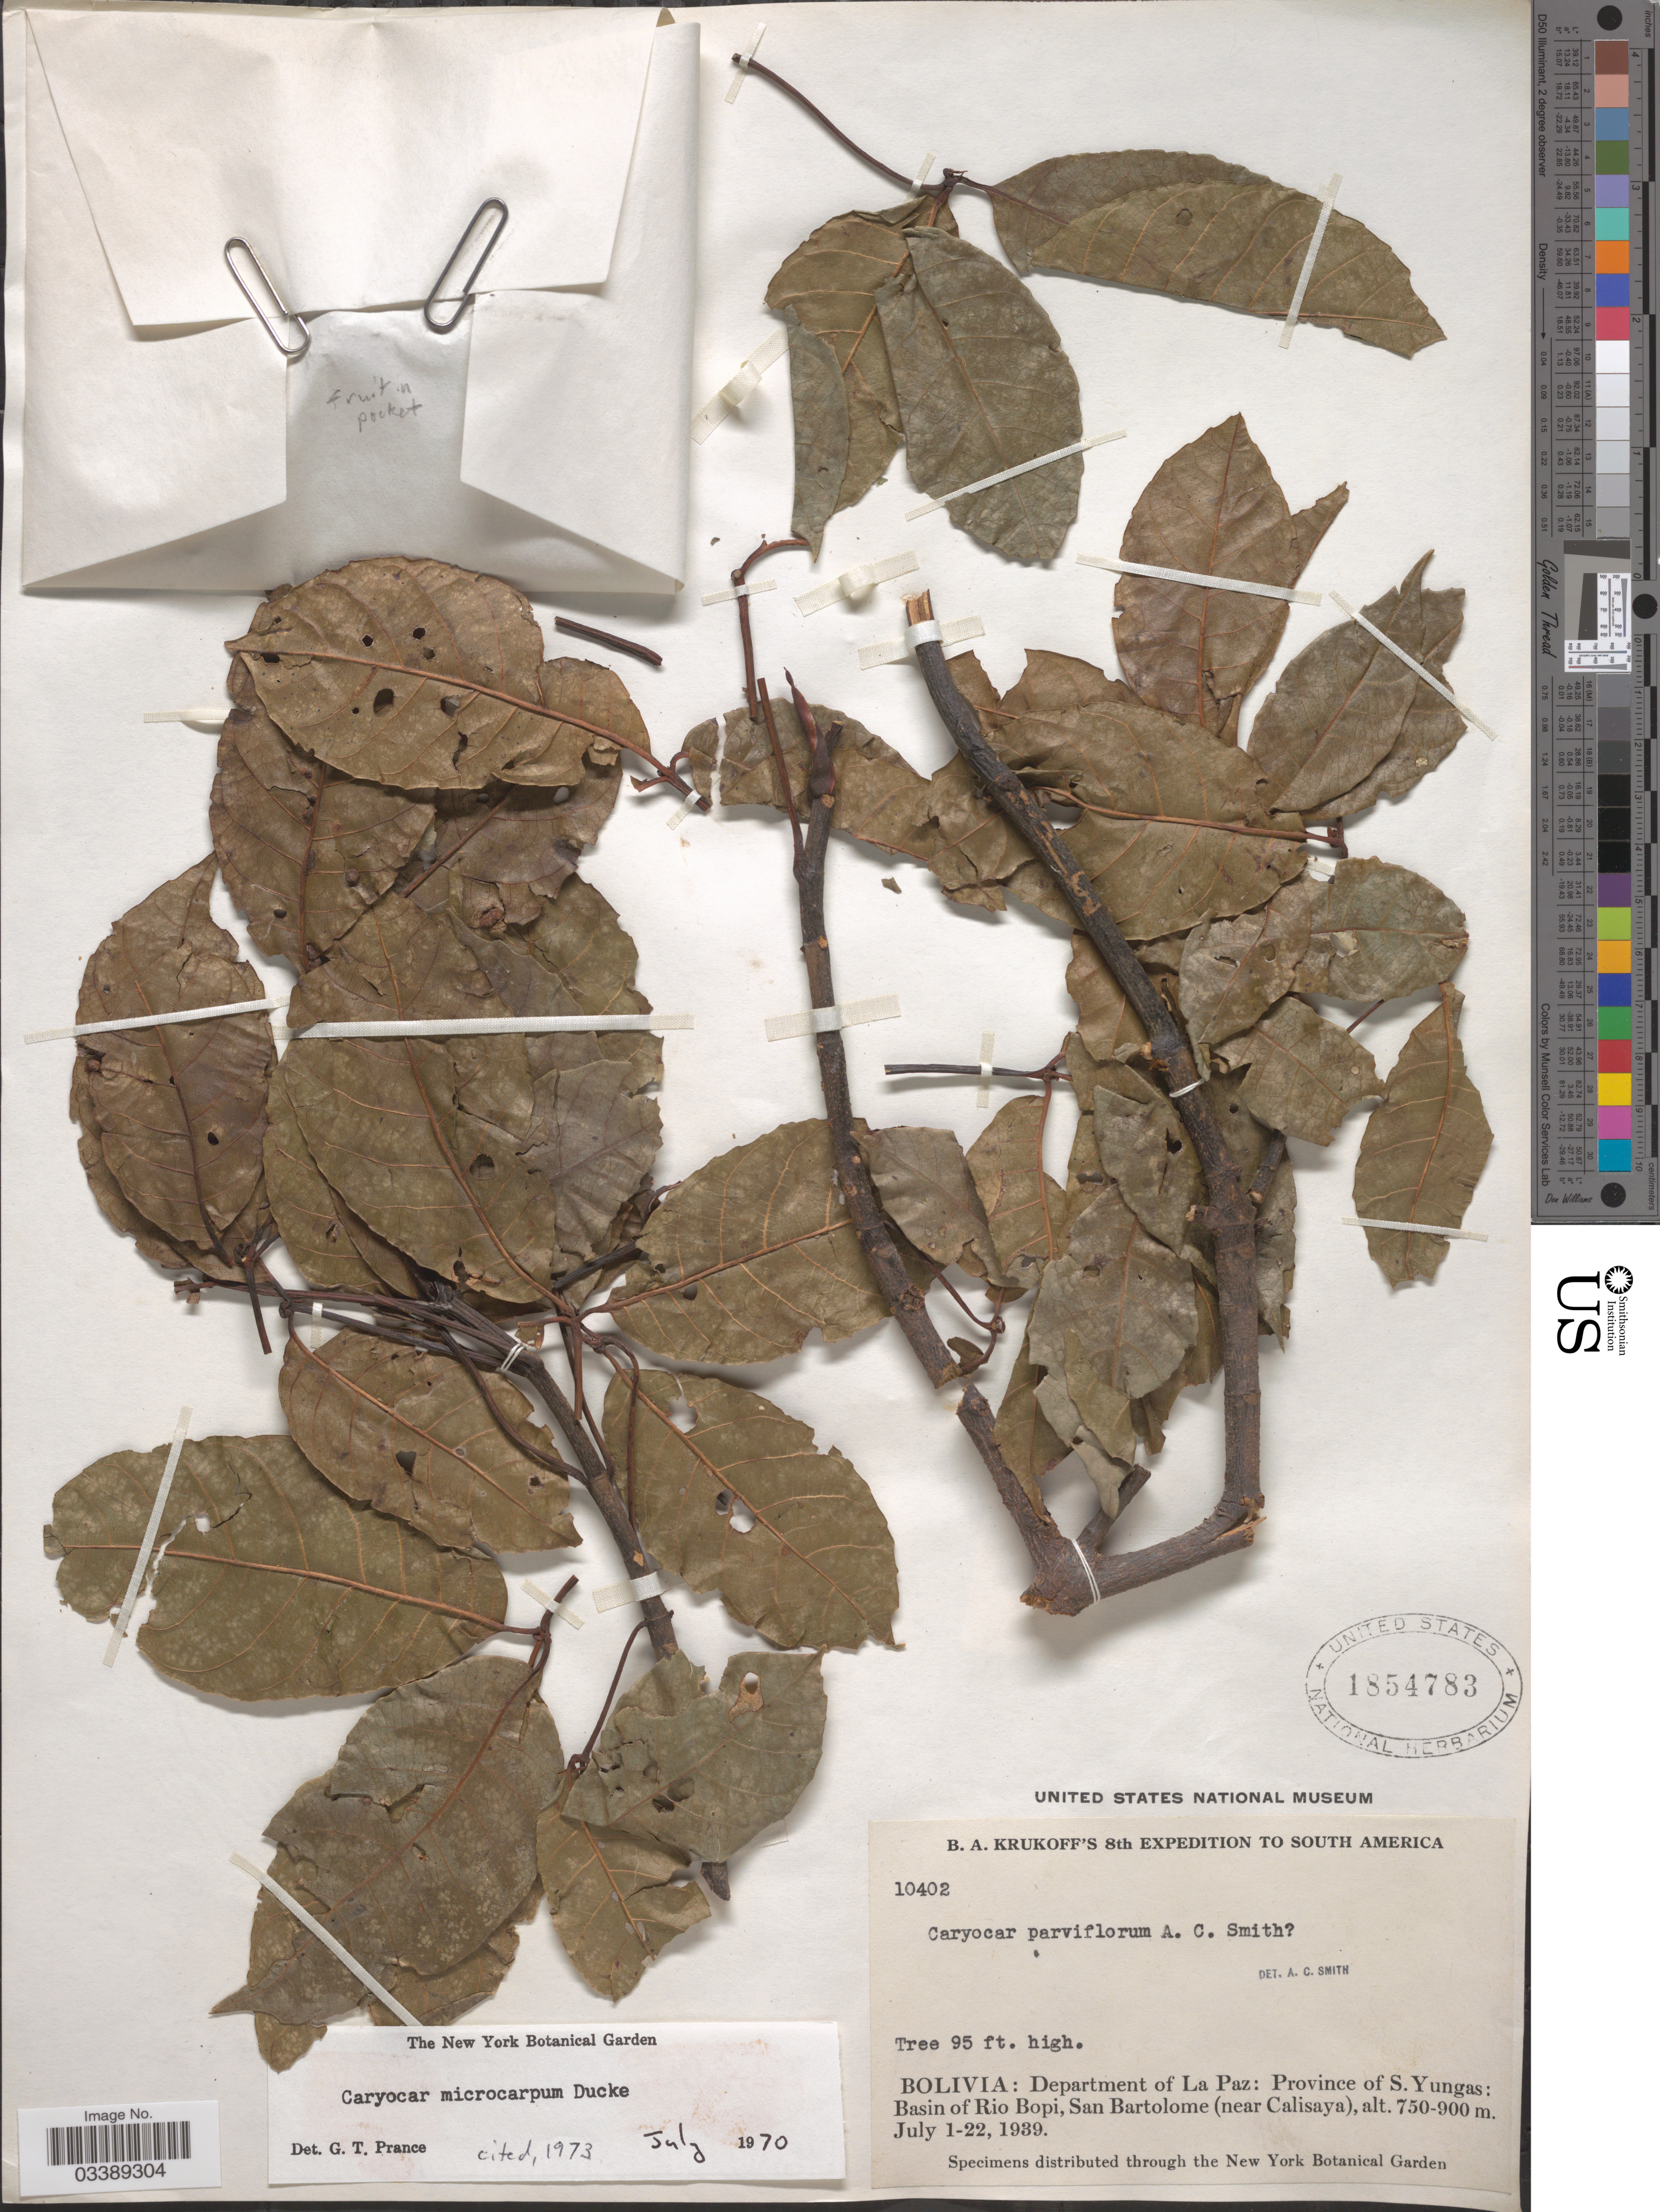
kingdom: Plantae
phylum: Tracheophyta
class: Magnoliopsida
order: Malpighiales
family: Caryocaraceae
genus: Caryocar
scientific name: Caryocar microcarpum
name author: Ducke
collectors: B. A. Krukoff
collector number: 10402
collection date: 1939-07-01/1939-07-22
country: Bolivia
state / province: La Paz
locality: Department of La Paz: Province of S. Yungas: Basin of Rio Bopi, San Bartolome (near Calisaya).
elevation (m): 750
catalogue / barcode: US 1854783